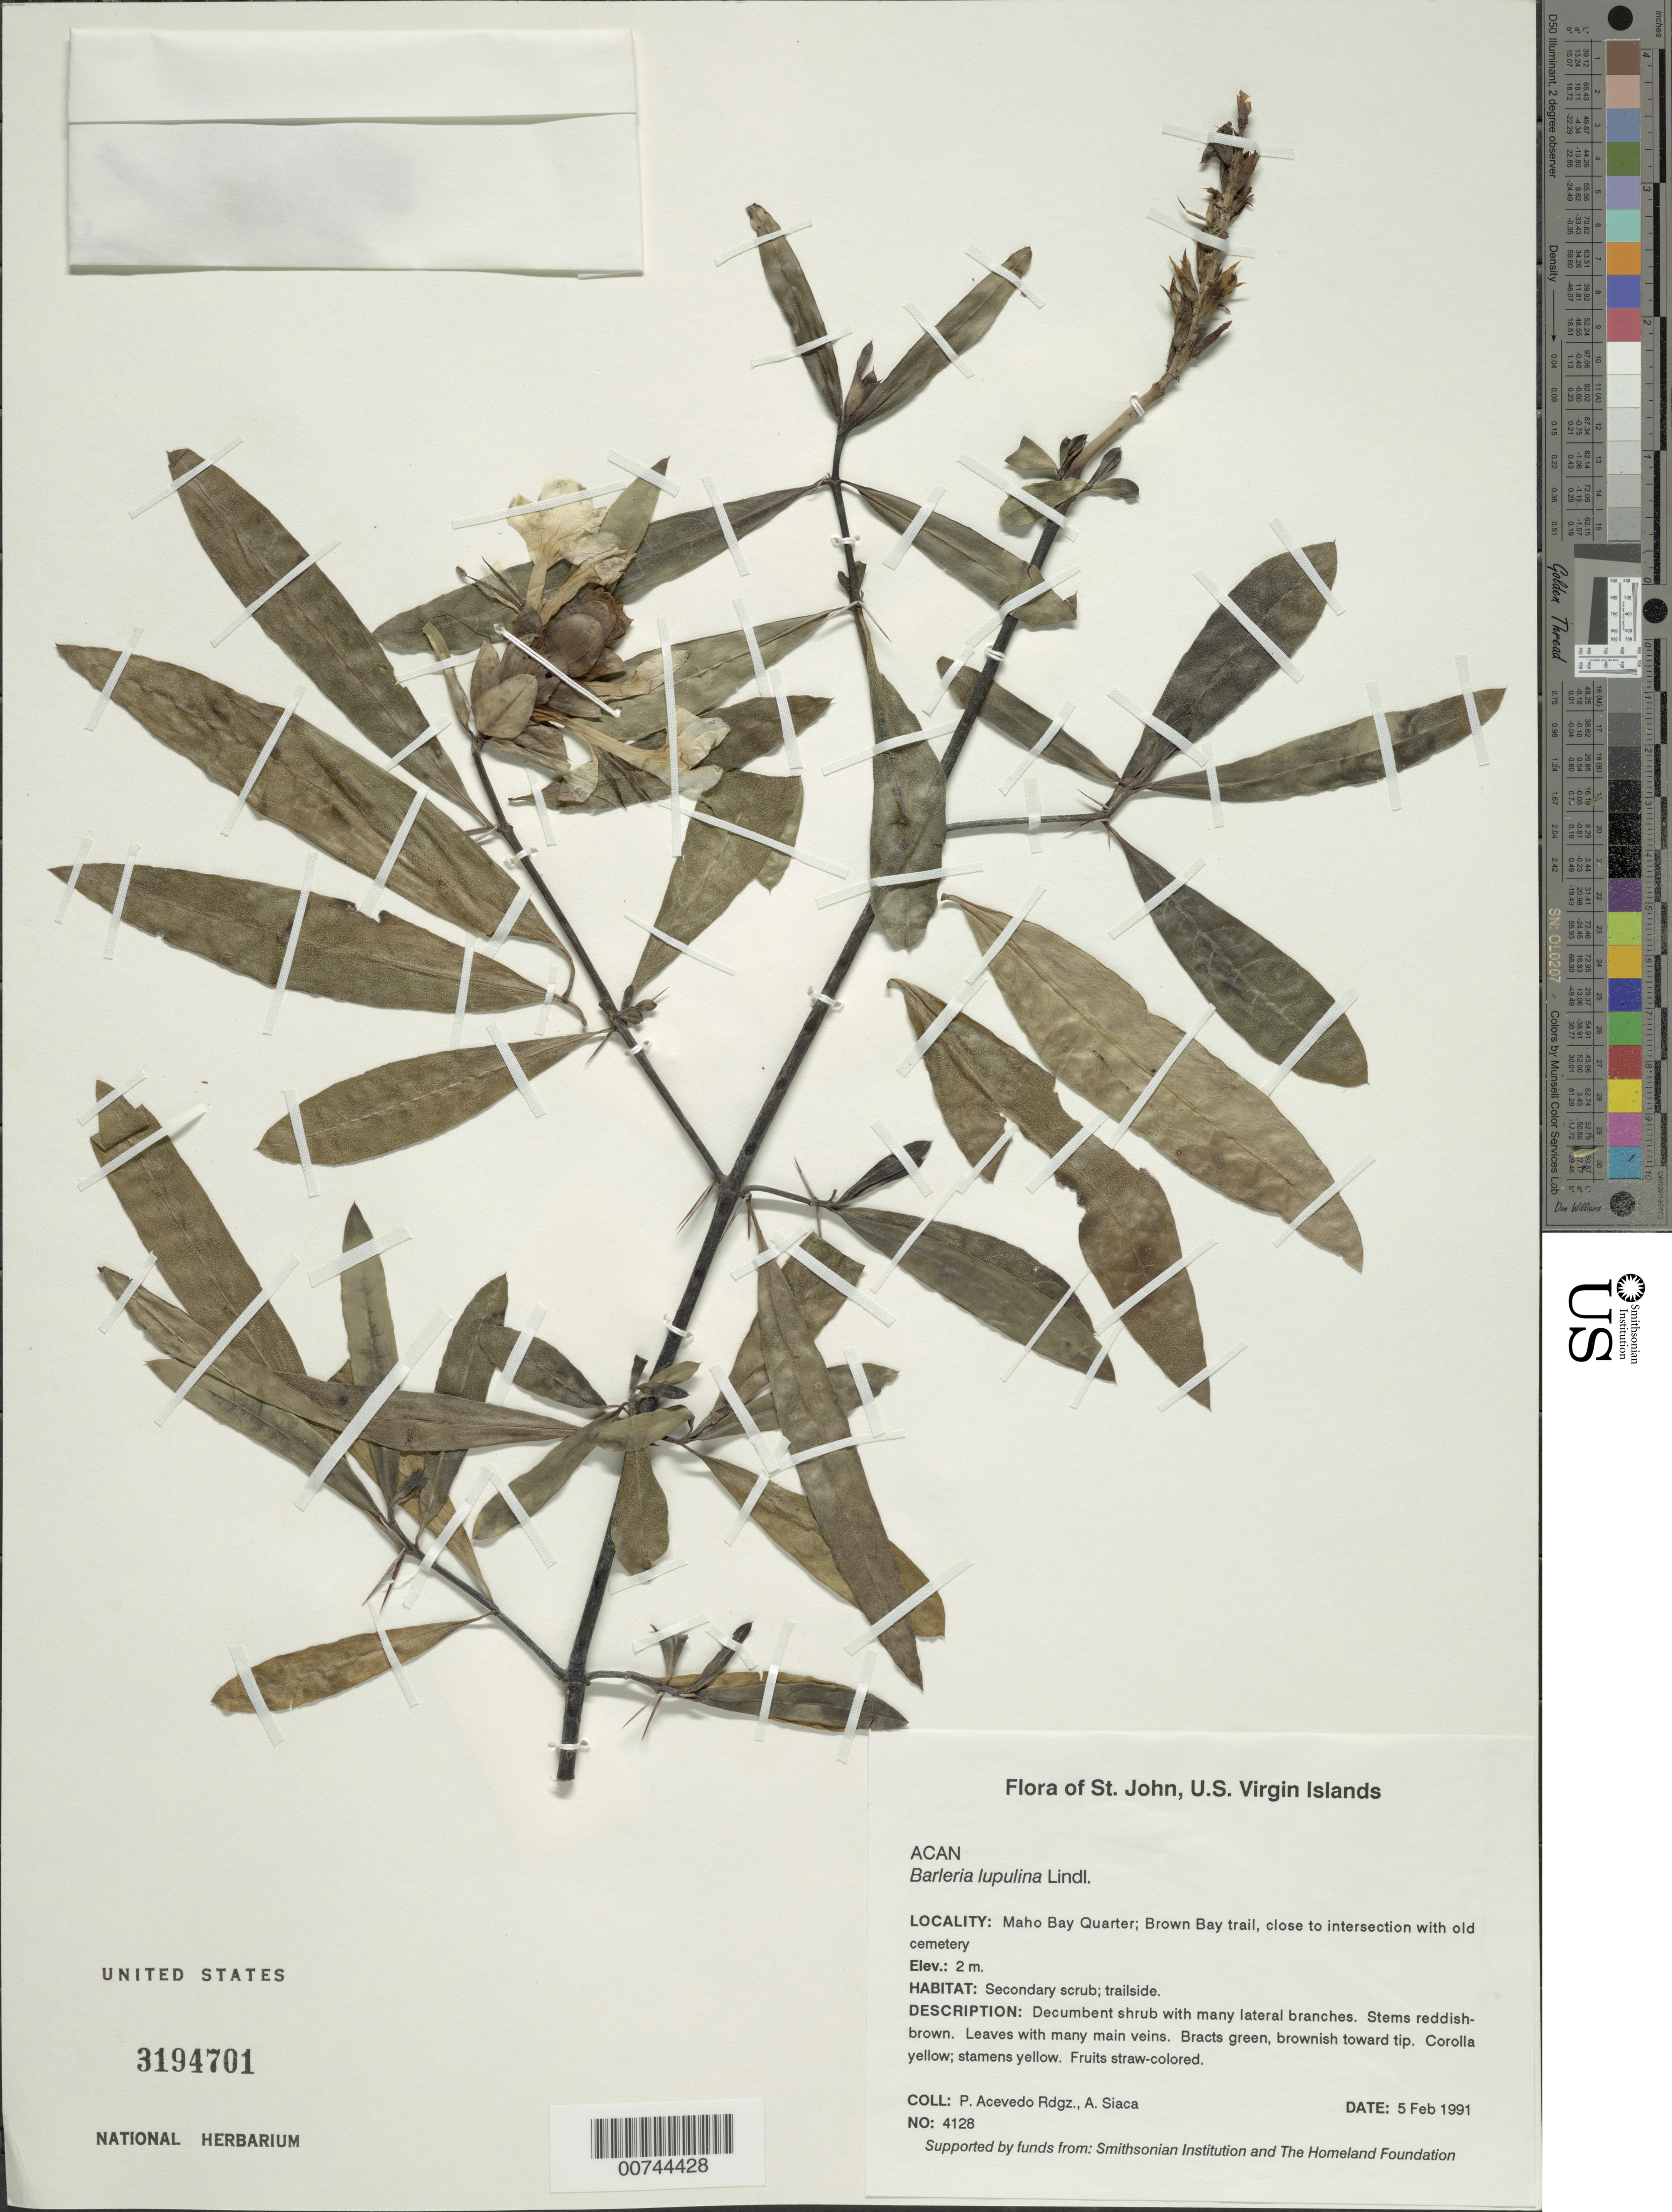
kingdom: Plantae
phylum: Tracheophyta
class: Magnoliopsida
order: Lamiales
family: Acanthaceae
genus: Barleria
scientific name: Barleria lupulina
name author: Lindl.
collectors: P. Acevedo-Rodr. & A. Siaca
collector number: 4128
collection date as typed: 05 Feb 1991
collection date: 1991-02-05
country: U.S. Virgin Islands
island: St. John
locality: Maho Bay Quarter; Brown Bay trail, close to intersection with old cemetery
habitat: Secondary scrub; trailside.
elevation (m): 2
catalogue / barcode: US 3194701